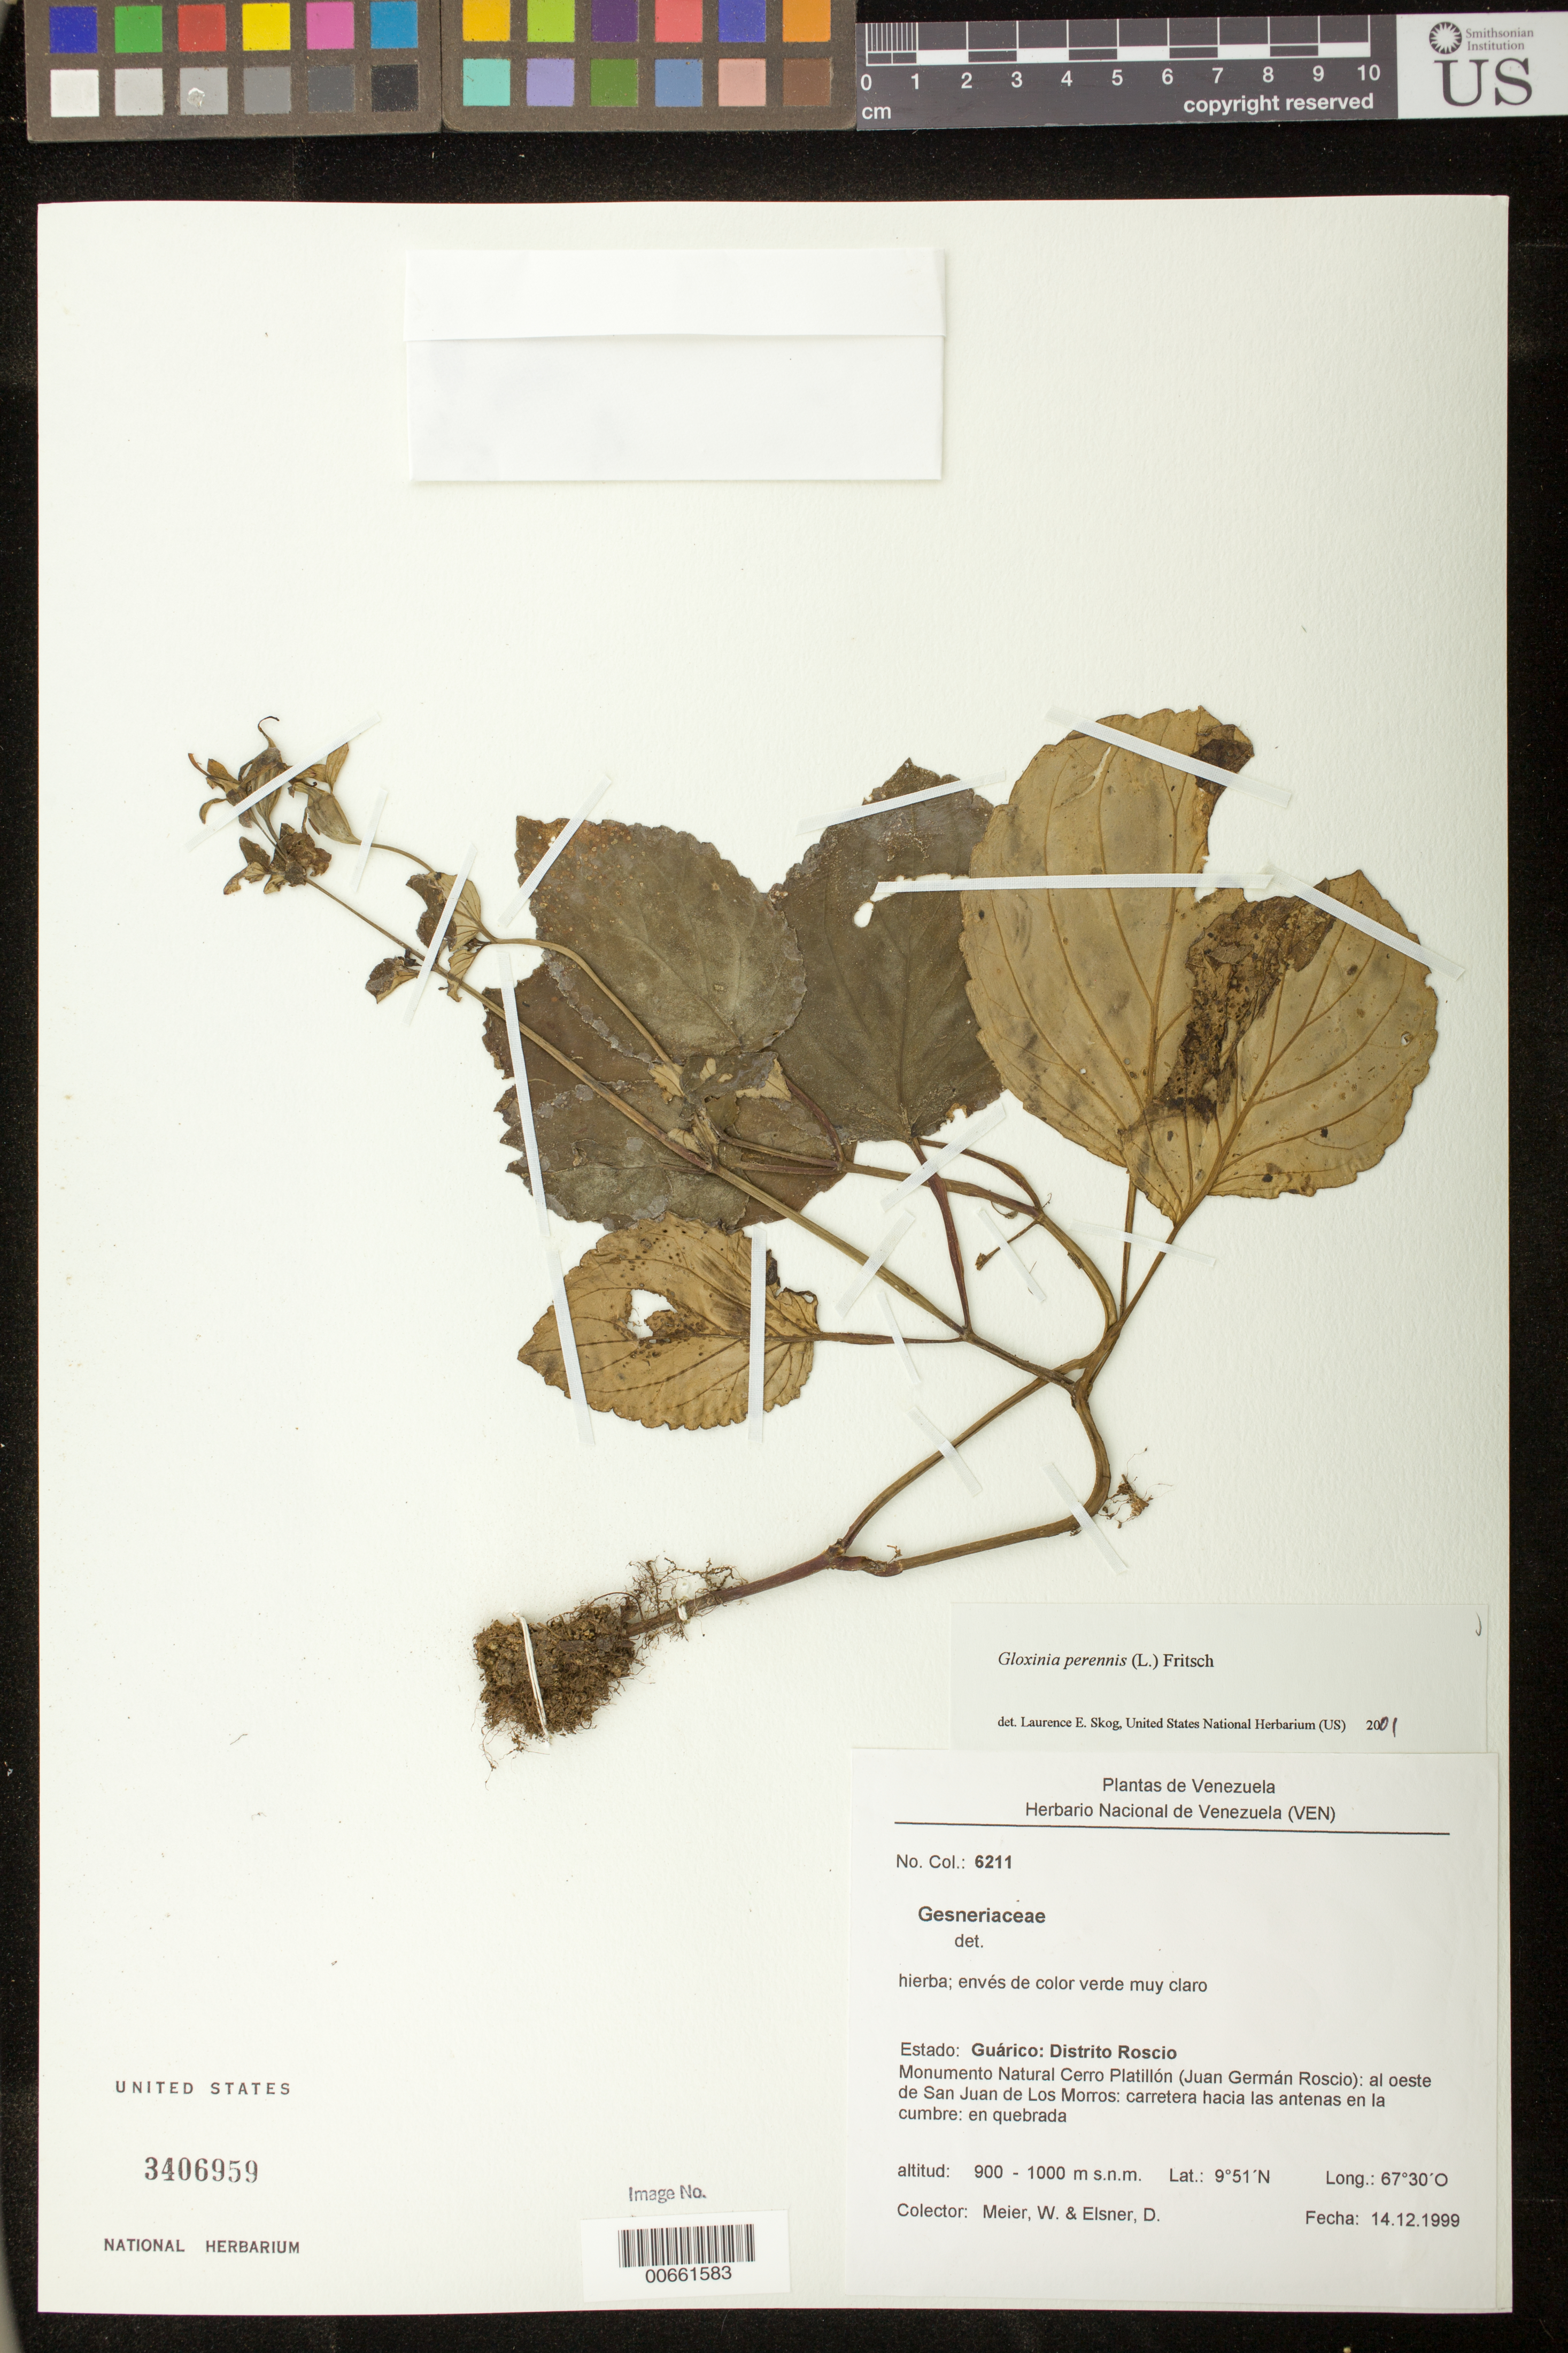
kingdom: Plantae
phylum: Tracheophyta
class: Magnoliopsida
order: Lamiales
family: Gesneriaceae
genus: Gloxinia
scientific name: Gloxinia perennis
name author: (L.) Fritsch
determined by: Skog, Laurence E.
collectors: W. Meier & D. Elsner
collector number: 6211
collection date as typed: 14 Dec 1999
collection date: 1999-12-14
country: Venezuela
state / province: Guárico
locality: Distrito Roscio; Monumento Natural Cerro Platillón (Juan Germán Roscio): al oeste de San Juan de Los Morros: carretera hacia las antenas en la cumbre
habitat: En quebrada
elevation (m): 900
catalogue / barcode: US 3406959